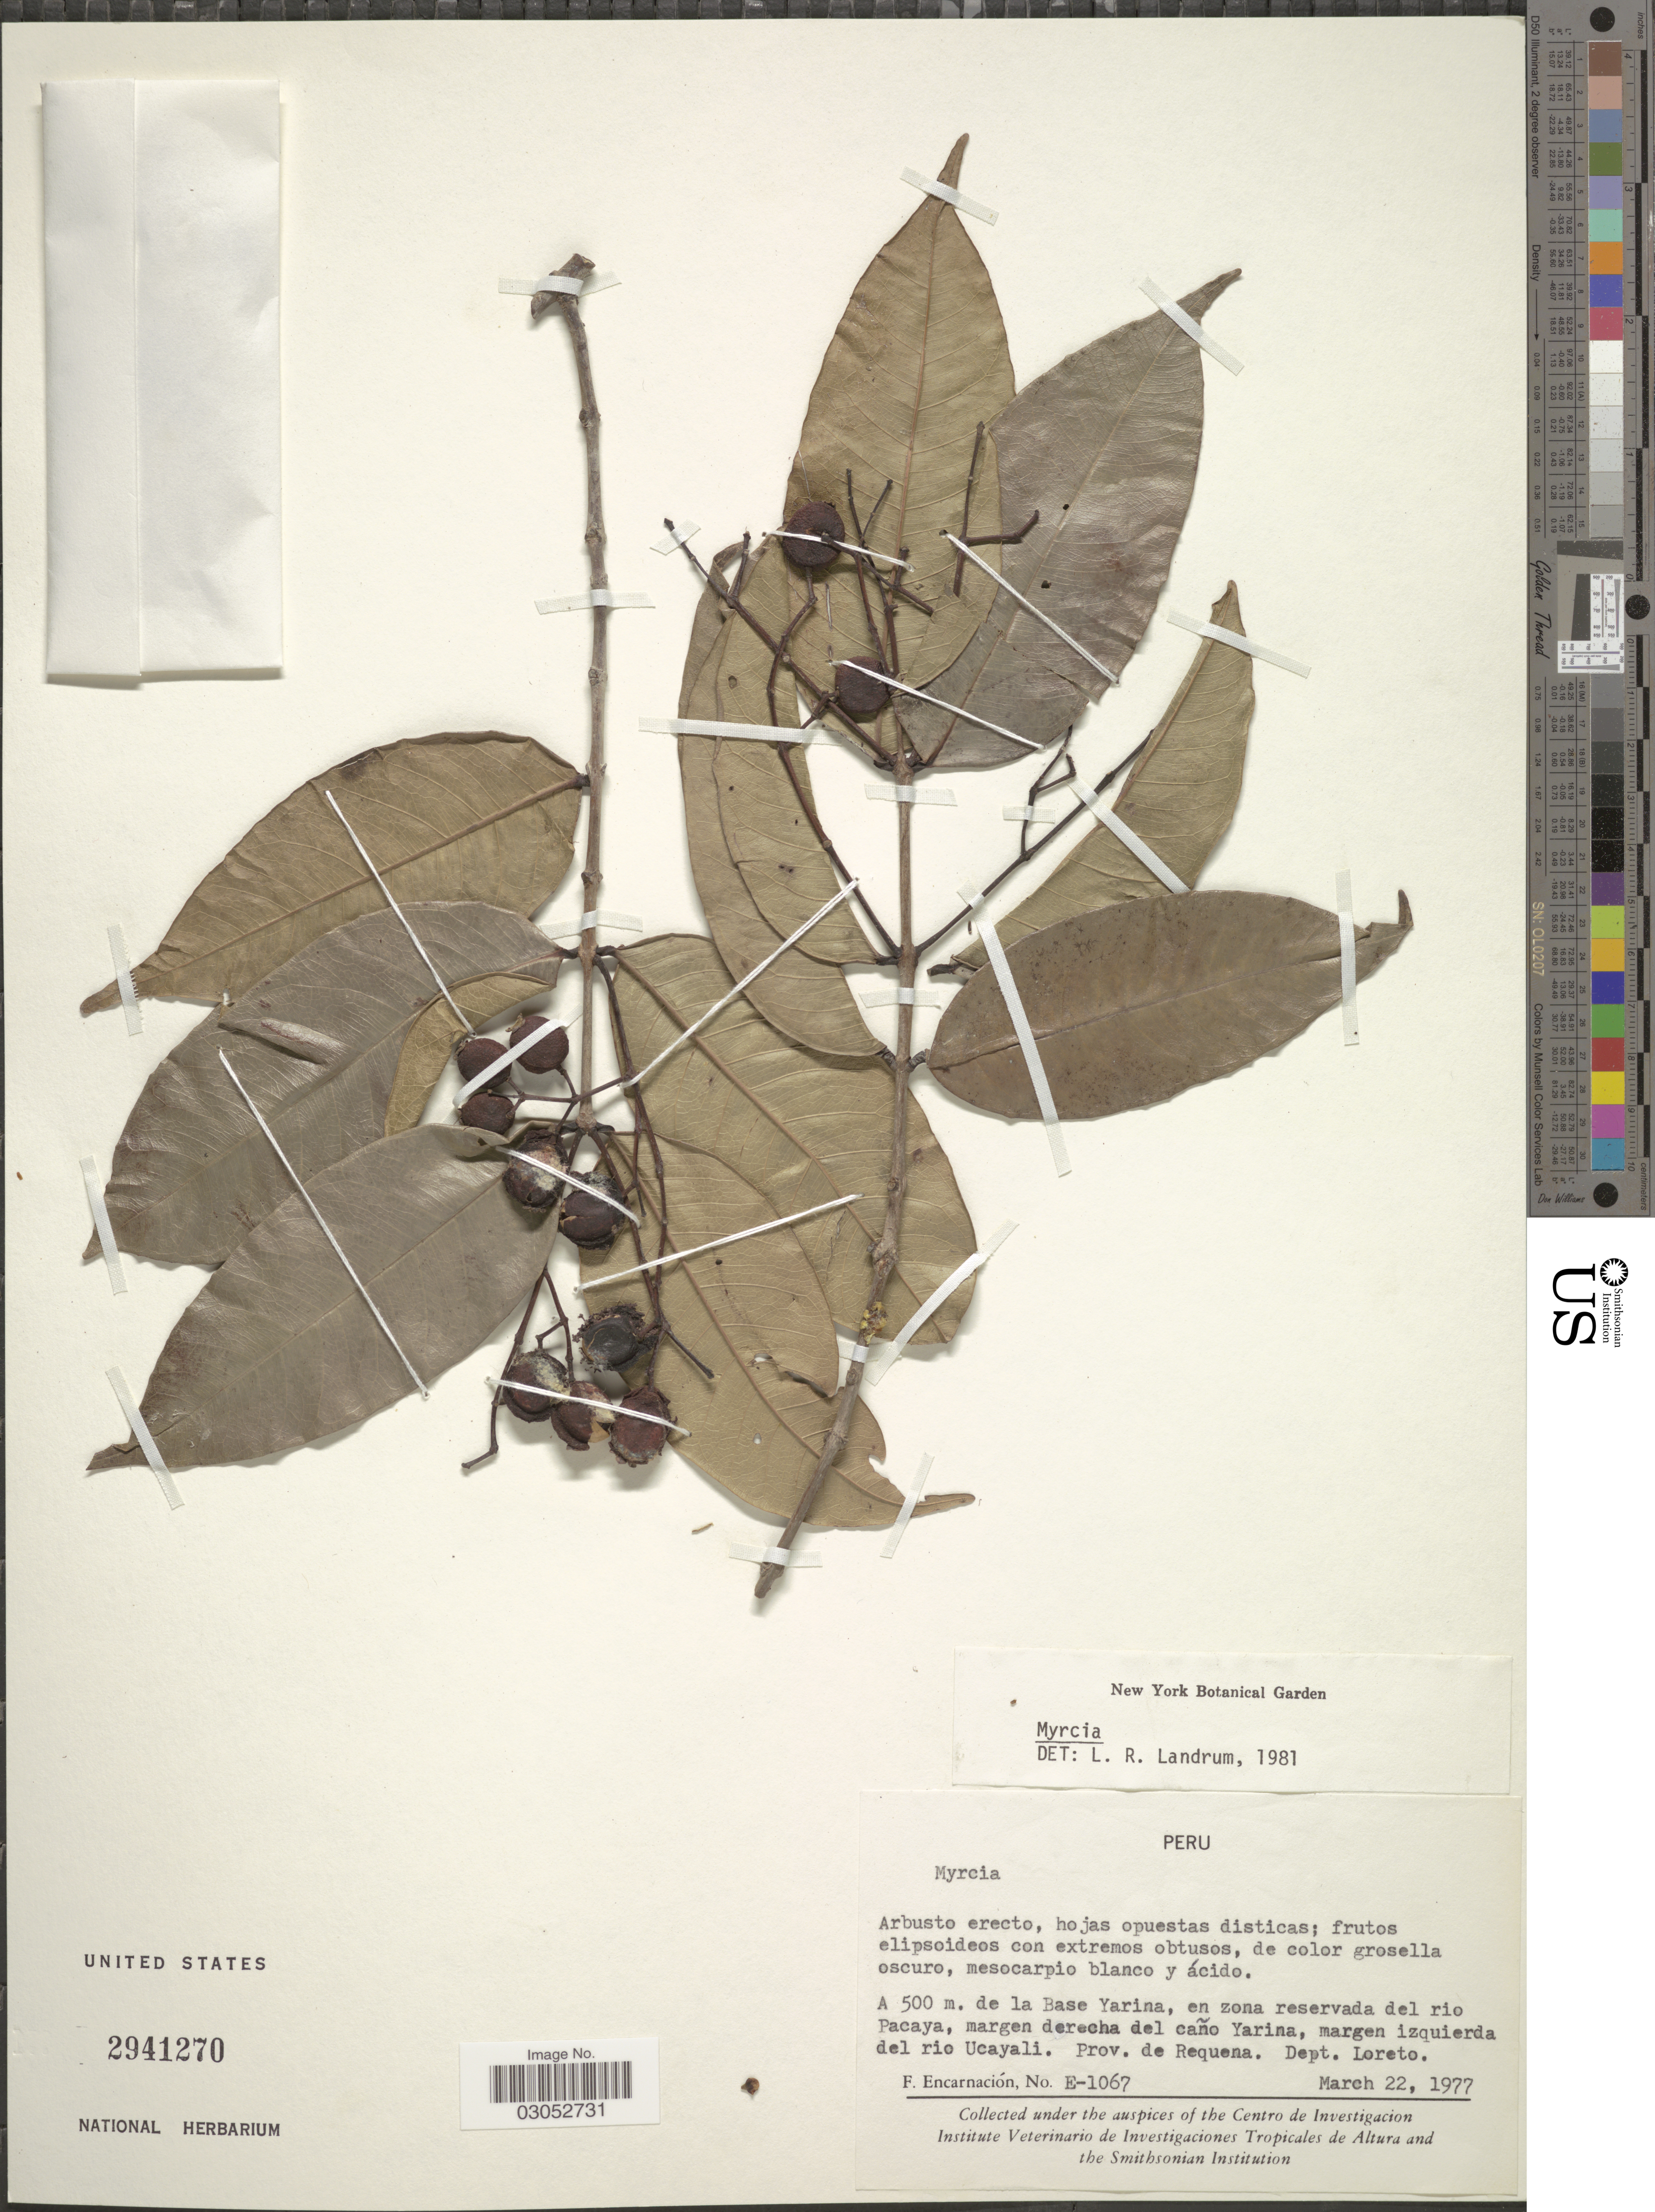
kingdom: Plantae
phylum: Tracheophyta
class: Magnoliopsida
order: Myrtales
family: Myrtaceae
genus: Myrcia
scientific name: Myrcia sp.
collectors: F. Encarnación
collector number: E-1067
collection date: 1977-03-22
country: Peru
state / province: Loreto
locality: A 500 m. de la Base Yarina, en zona reservada del rio Pacaya, margen derecha del caño Yarina, margen izquierda del rio Ucayali. Prov. de Requena.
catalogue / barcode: US 2941270